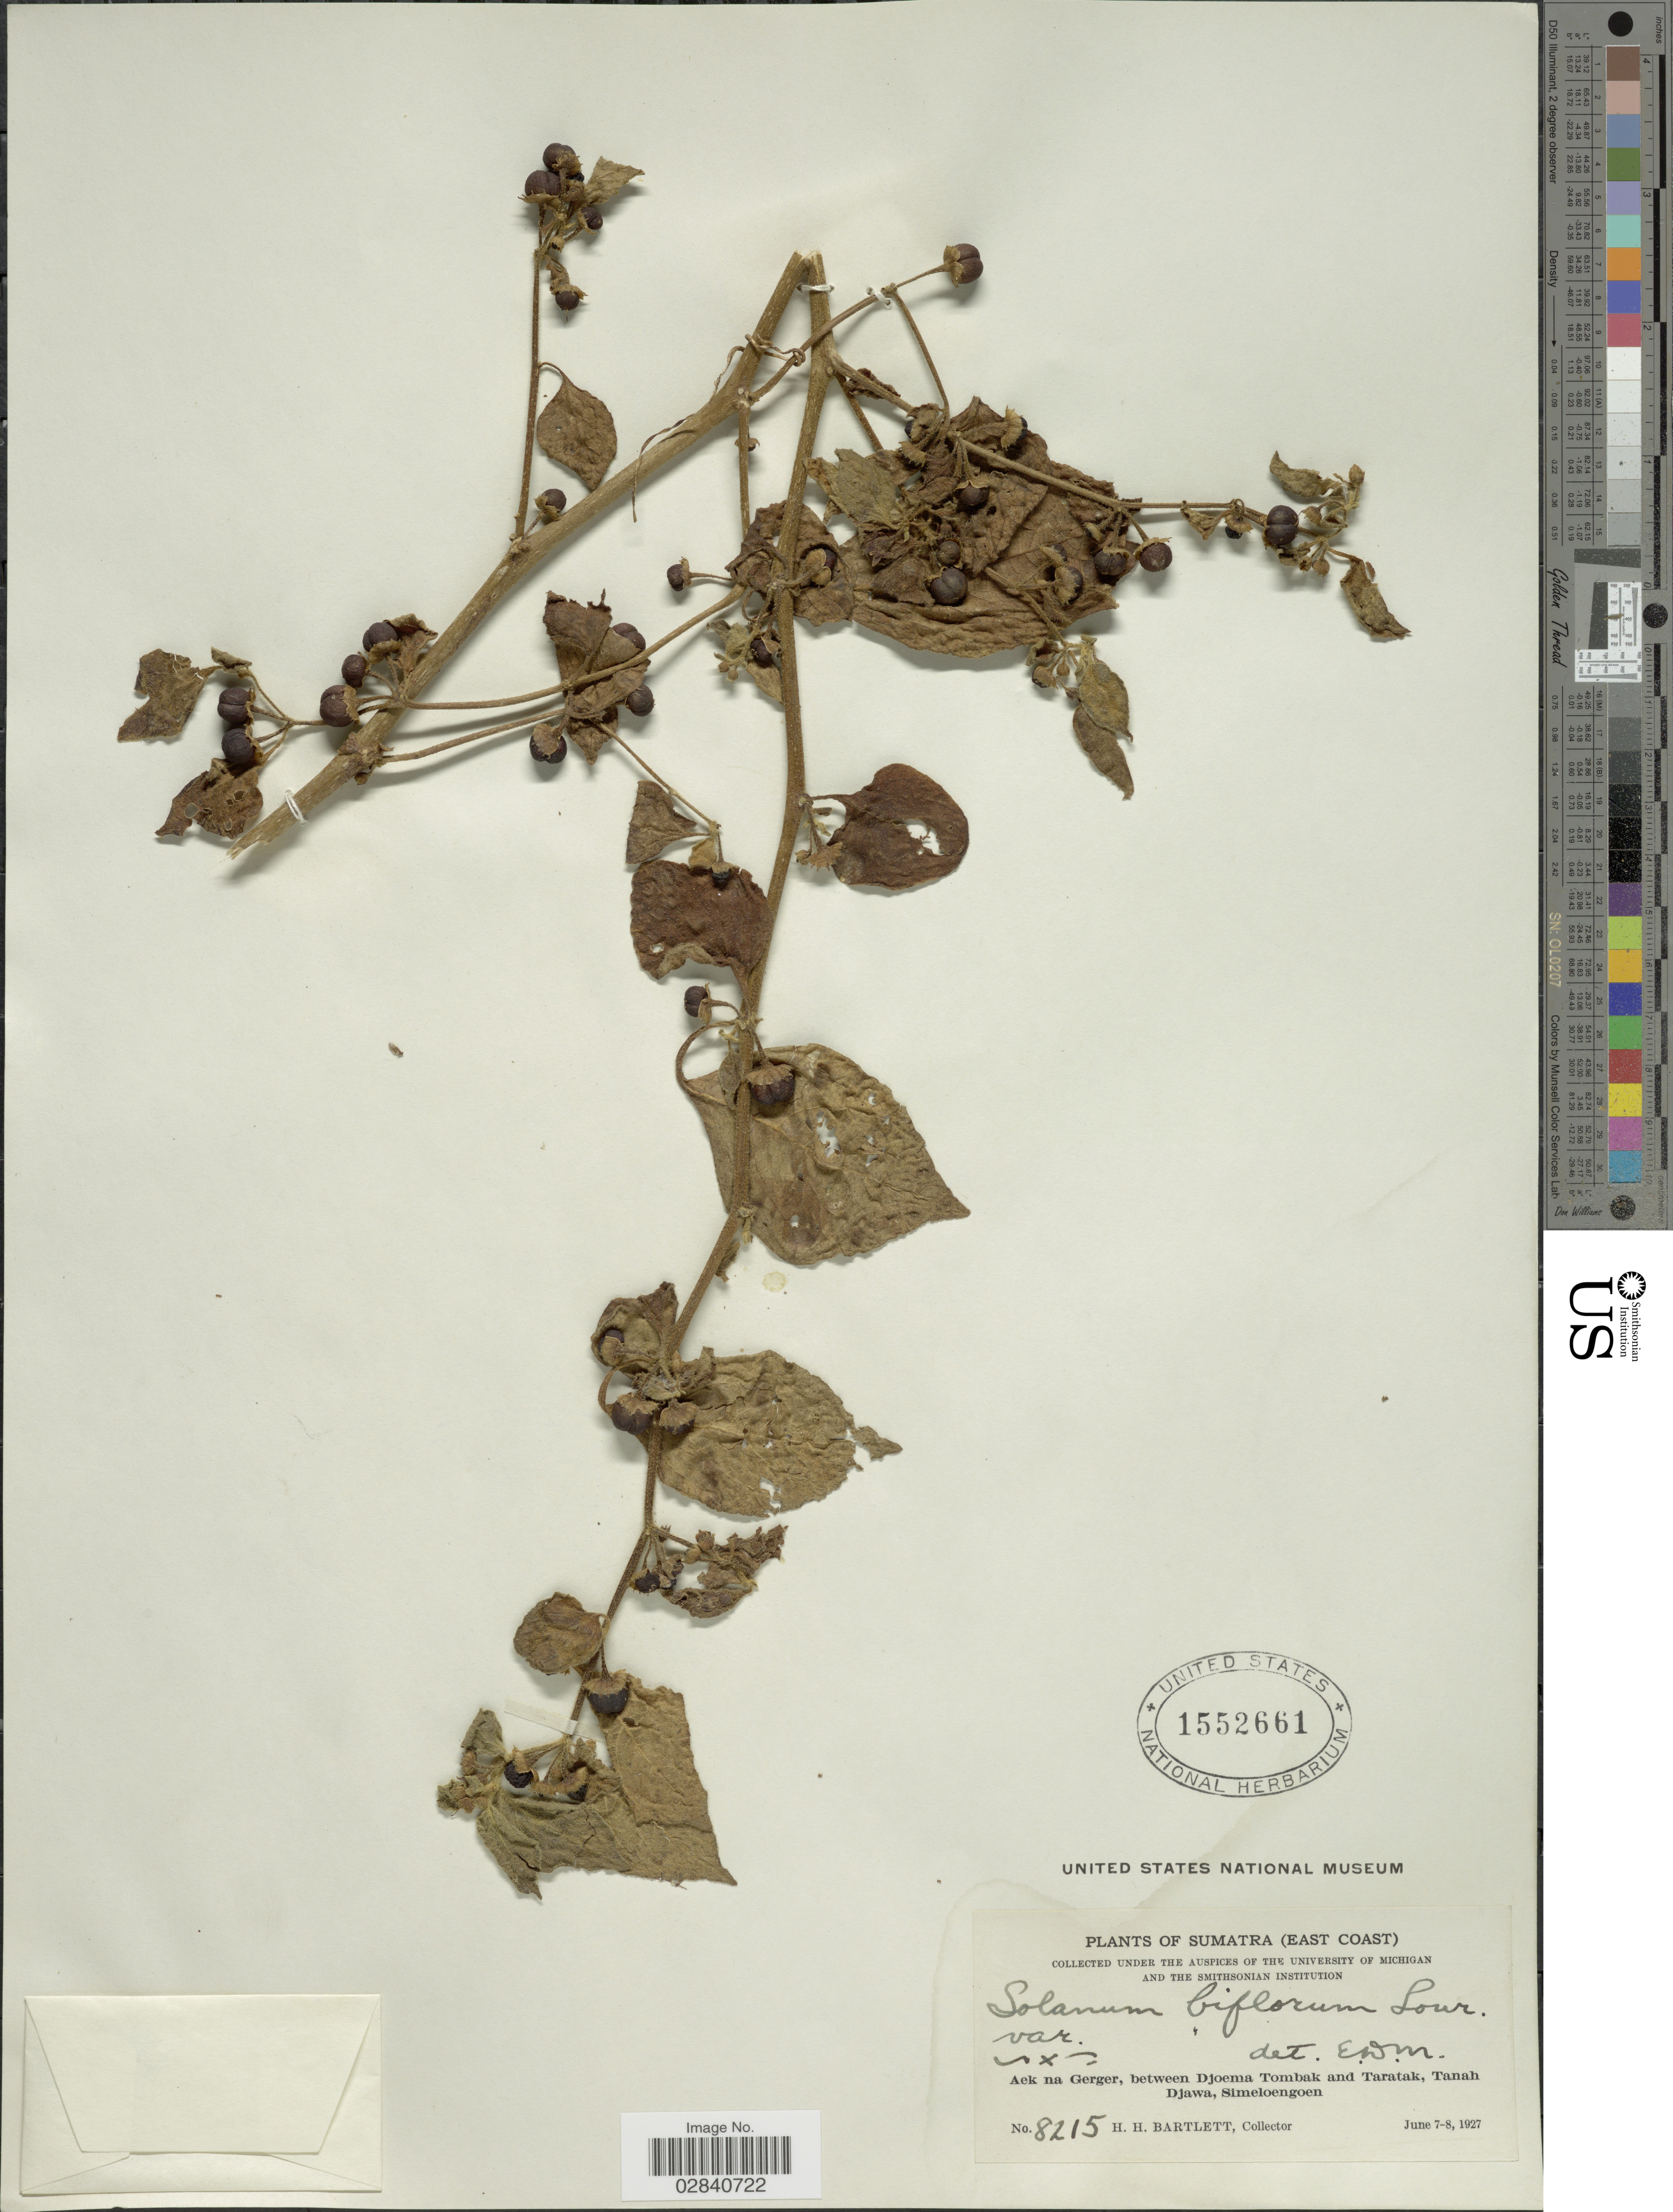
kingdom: Plantae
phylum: Tracheophyta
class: Magnoliopsida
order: Solanales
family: Solanaceae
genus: Lycianthes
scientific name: Lycianthes biflora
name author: (Lour.) Bitter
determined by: Knapp, S. D.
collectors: H. H. Bartlett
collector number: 8215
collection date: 1927-06-07/1927-06-08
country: Indonesia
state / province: Sumatra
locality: (East Coast). Aek na Gerger, between Djoema Tombak and Taratak, Tanah Djawa, Simeloengoen.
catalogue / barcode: US 1552661